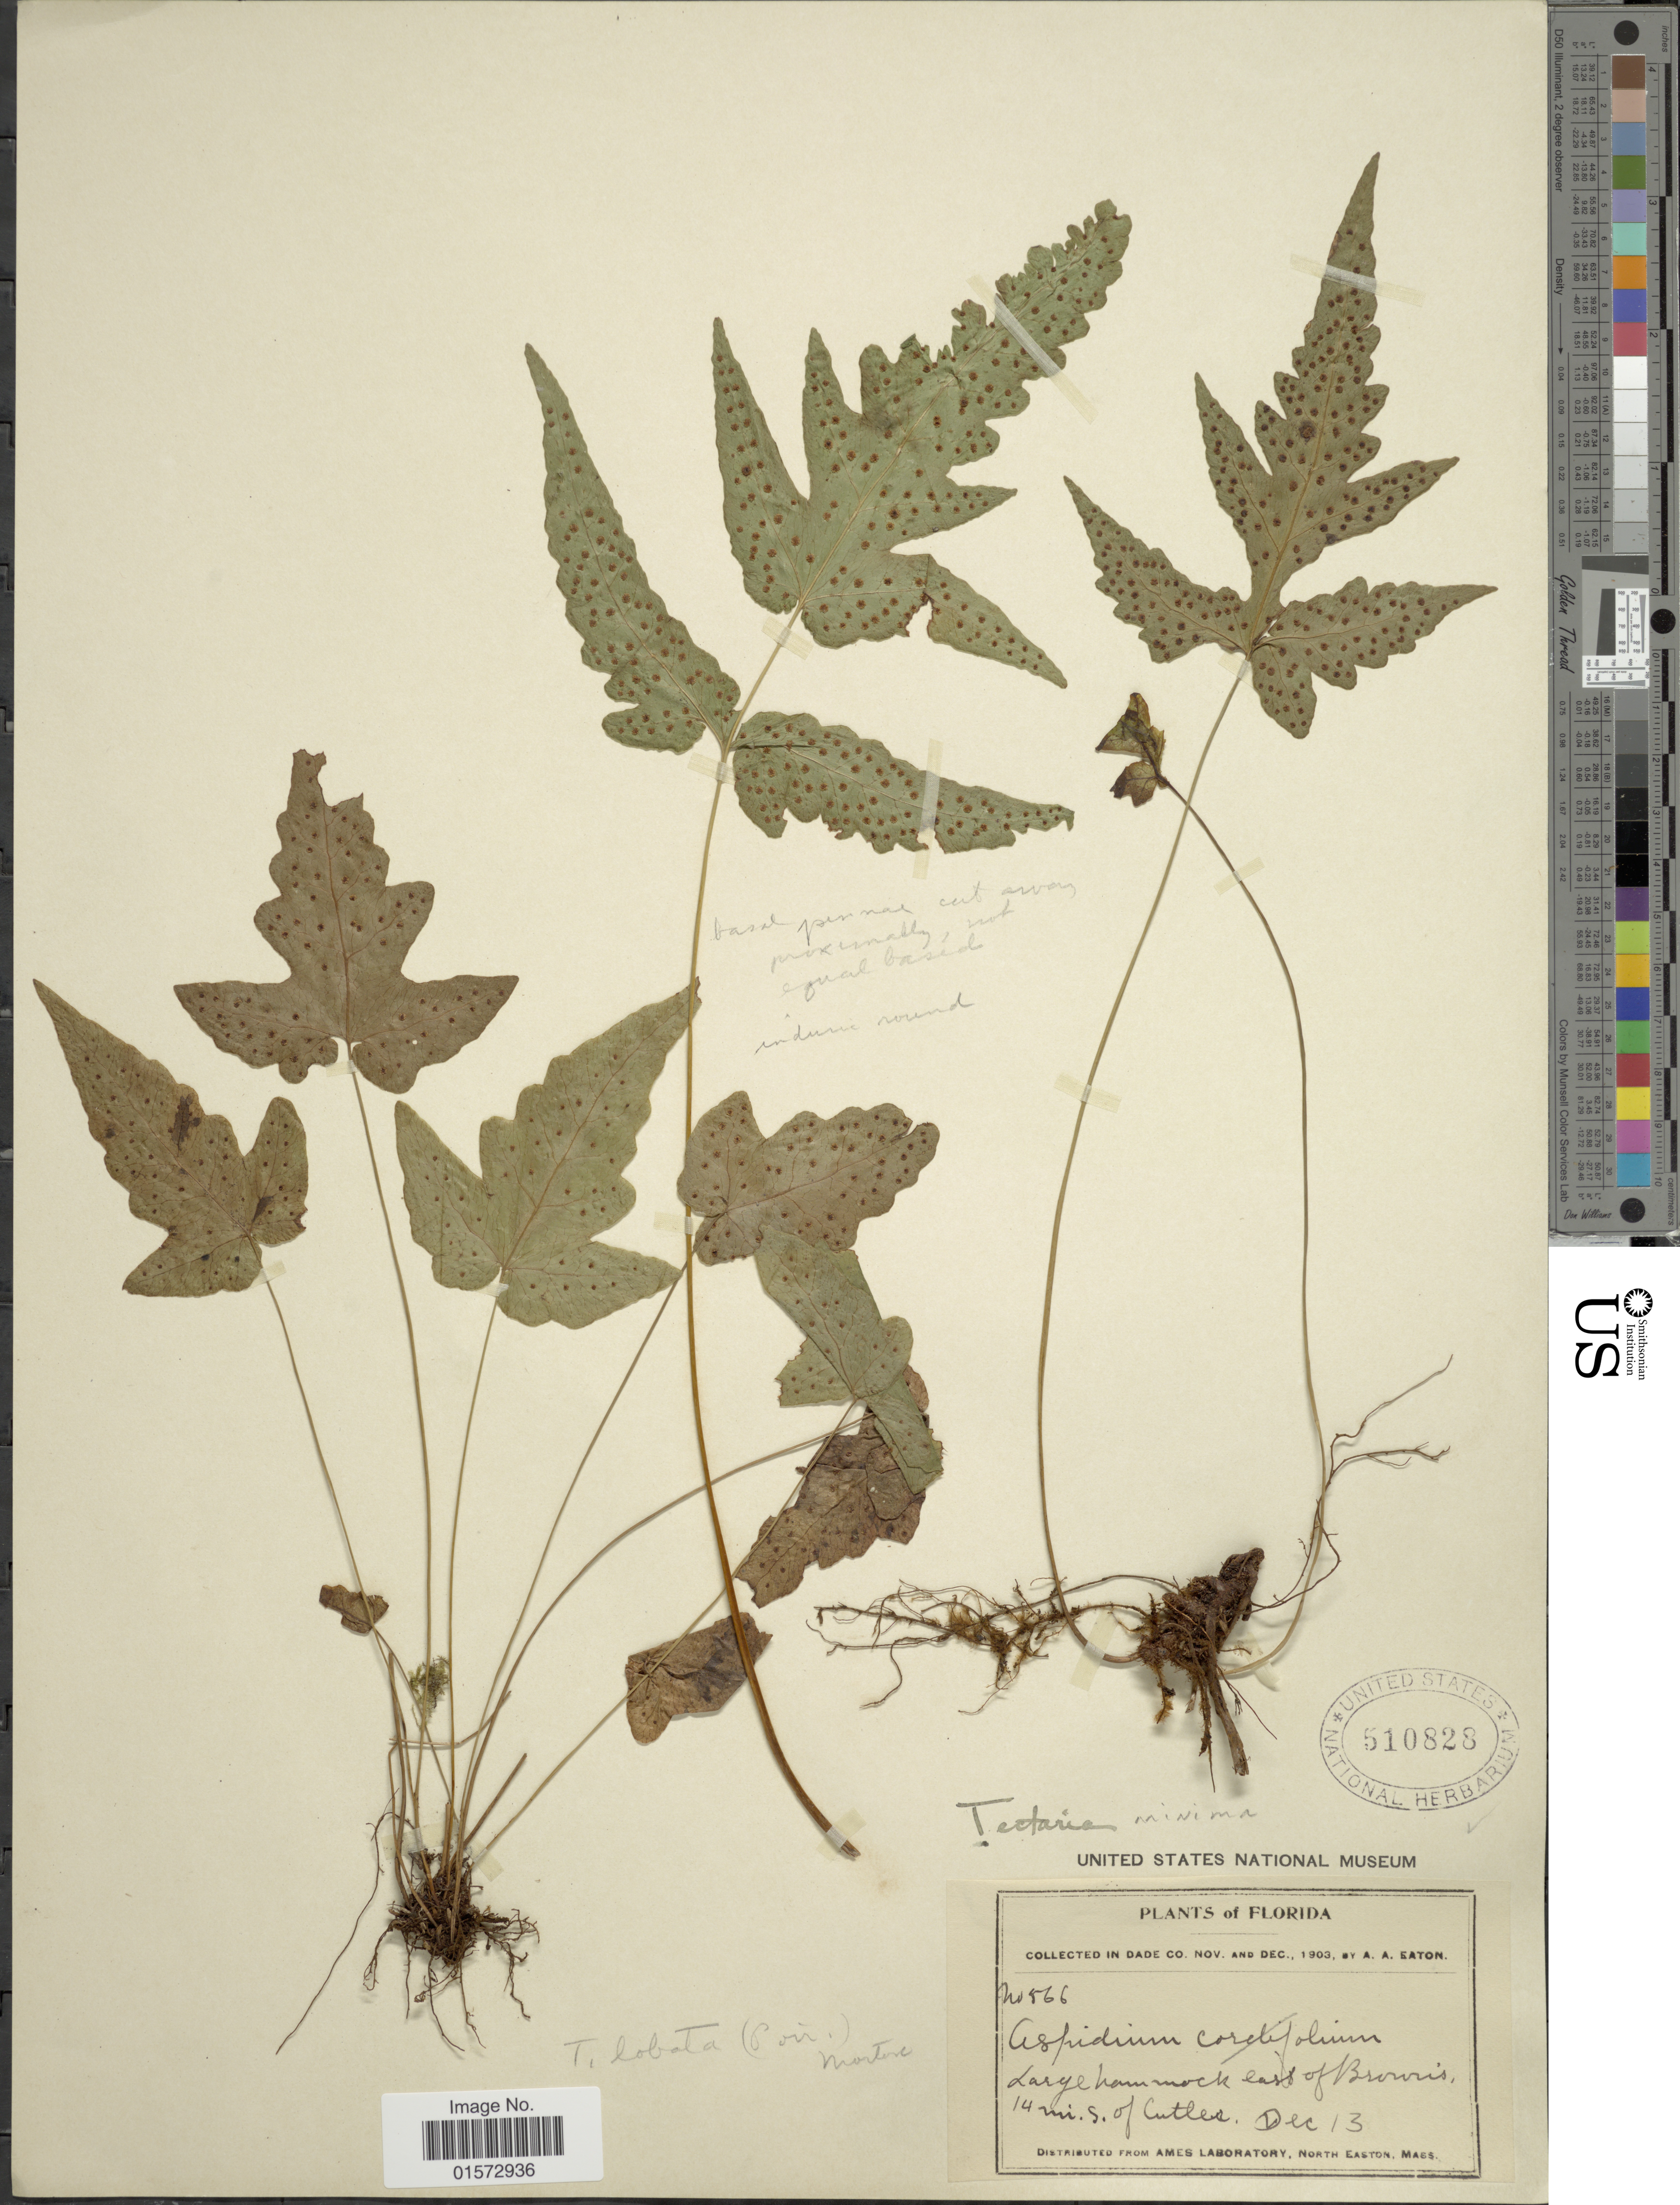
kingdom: Plantae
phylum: Tracheophyta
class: Polypodiopsida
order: Polypodiales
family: Tectariaceae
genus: Tectaria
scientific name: Tectaria fimbriata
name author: (Willd.) Lourteig & Proctor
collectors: A. A. Eaton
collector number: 566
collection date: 1903-12-13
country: United States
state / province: Florida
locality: Large hammock east of Brown's, 14 mi. S. of Cutles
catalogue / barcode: US 510828